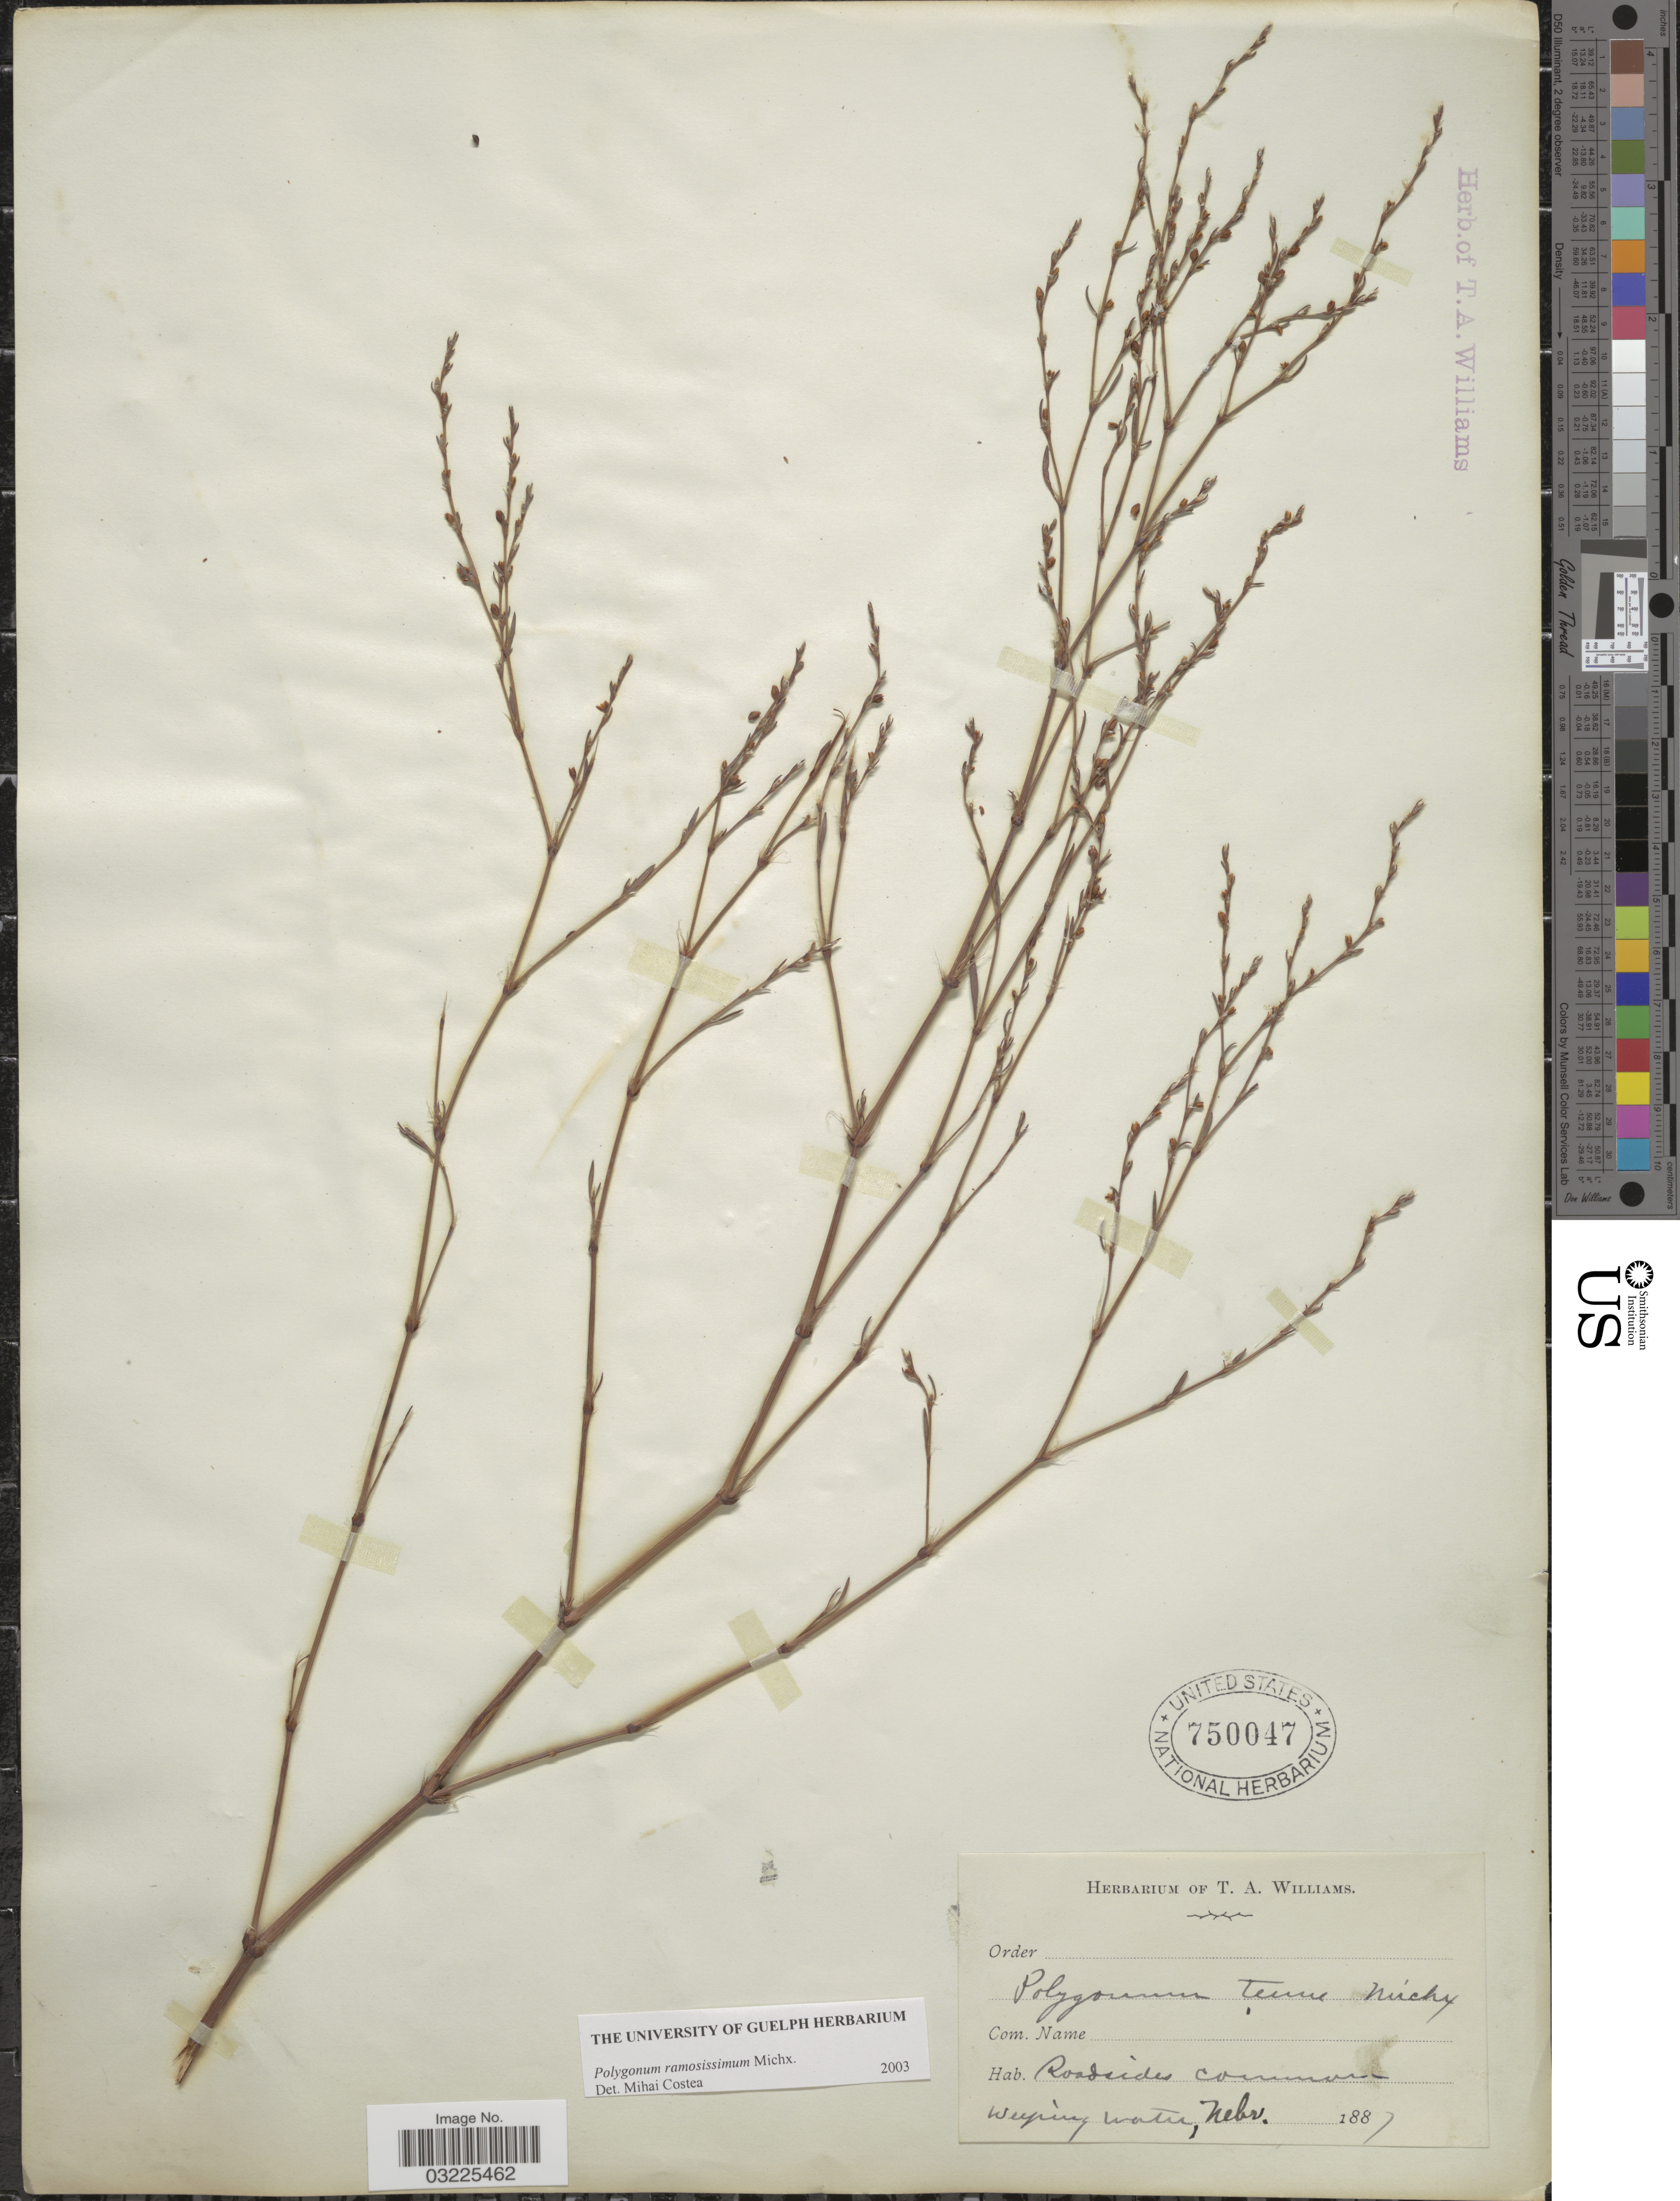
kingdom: Plantae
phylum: Tracheophyta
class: Magnoliopsida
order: Caryophyllales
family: Polygonaceae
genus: Polygonum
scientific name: Polygonum ramosissimum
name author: Michx.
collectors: ex herb. Thos. A. Williams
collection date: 1887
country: United States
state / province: Nebraska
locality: Weeping water.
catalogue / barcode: US 750047